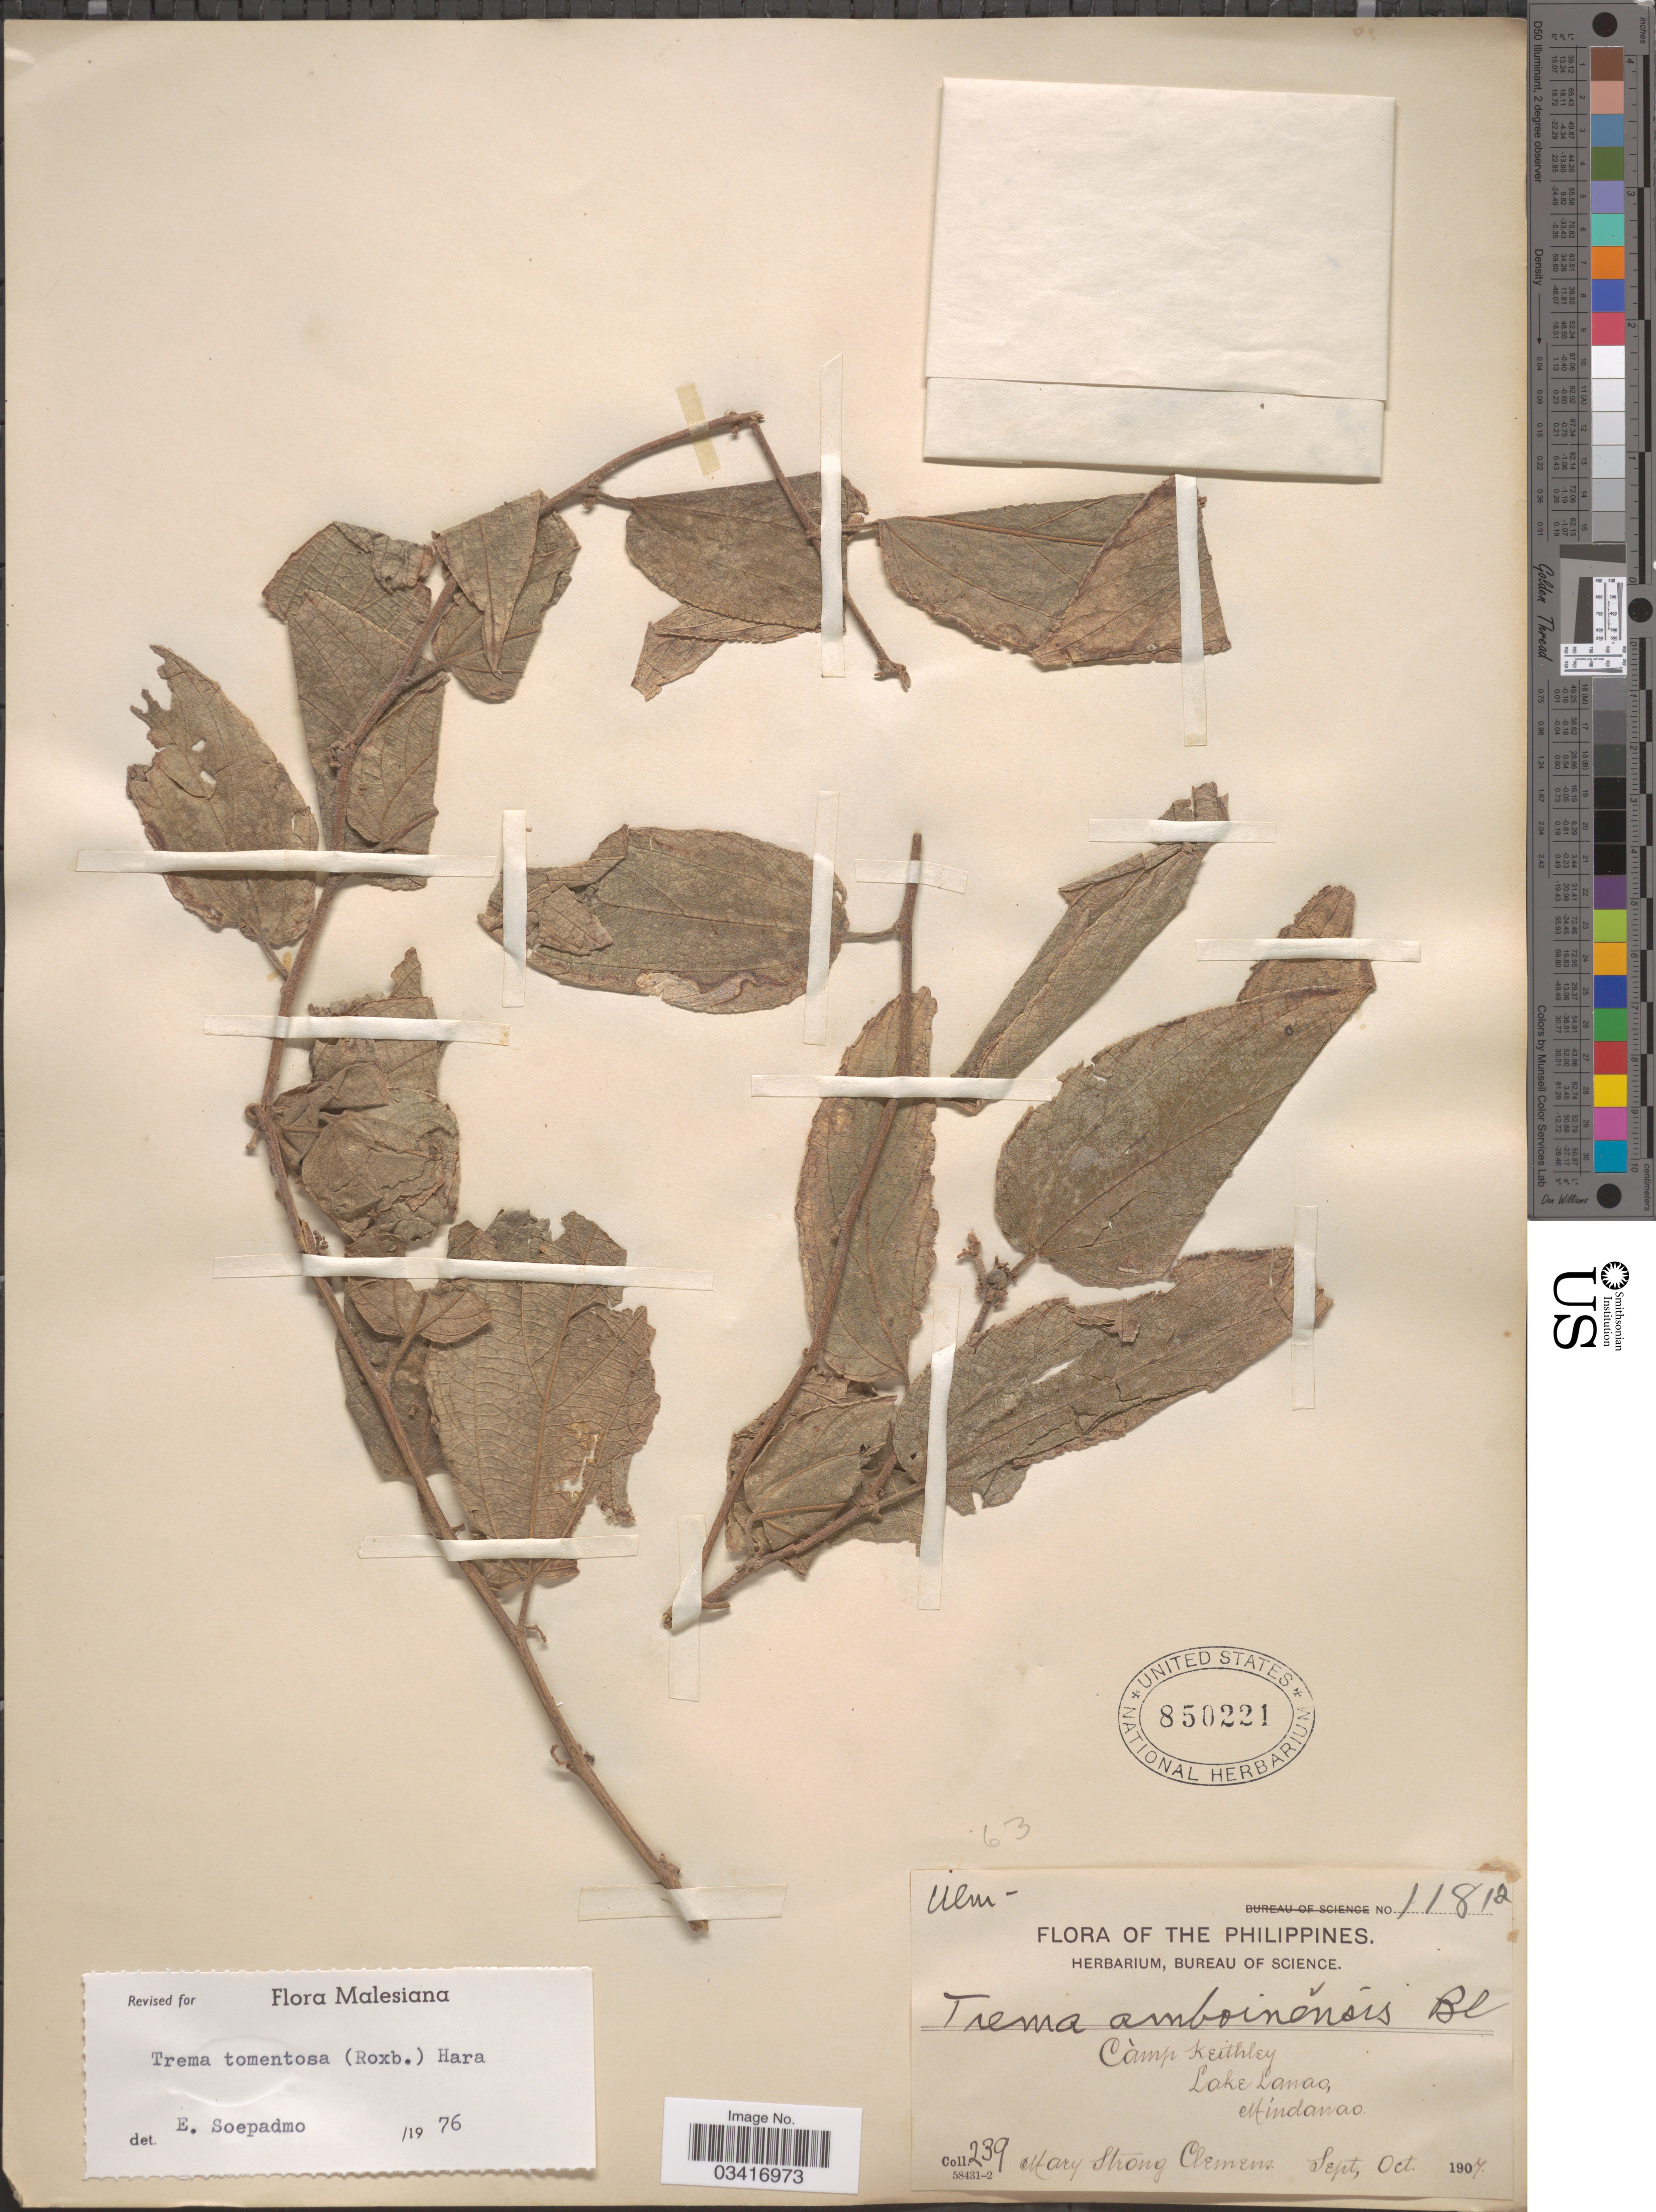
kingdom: Plantae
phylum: Tracheophyta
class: Magnoliopsida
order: Rosales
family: Cannabaceae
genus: Trema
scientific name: Trema tomentosum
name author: (Roxb.) Y. Hara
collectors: M. S. Clemens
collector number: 239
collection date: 1907-09/1907-10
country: Philippines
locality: Camp Keithley. Lake Lanao, Mindanao.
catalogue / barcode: US 850221